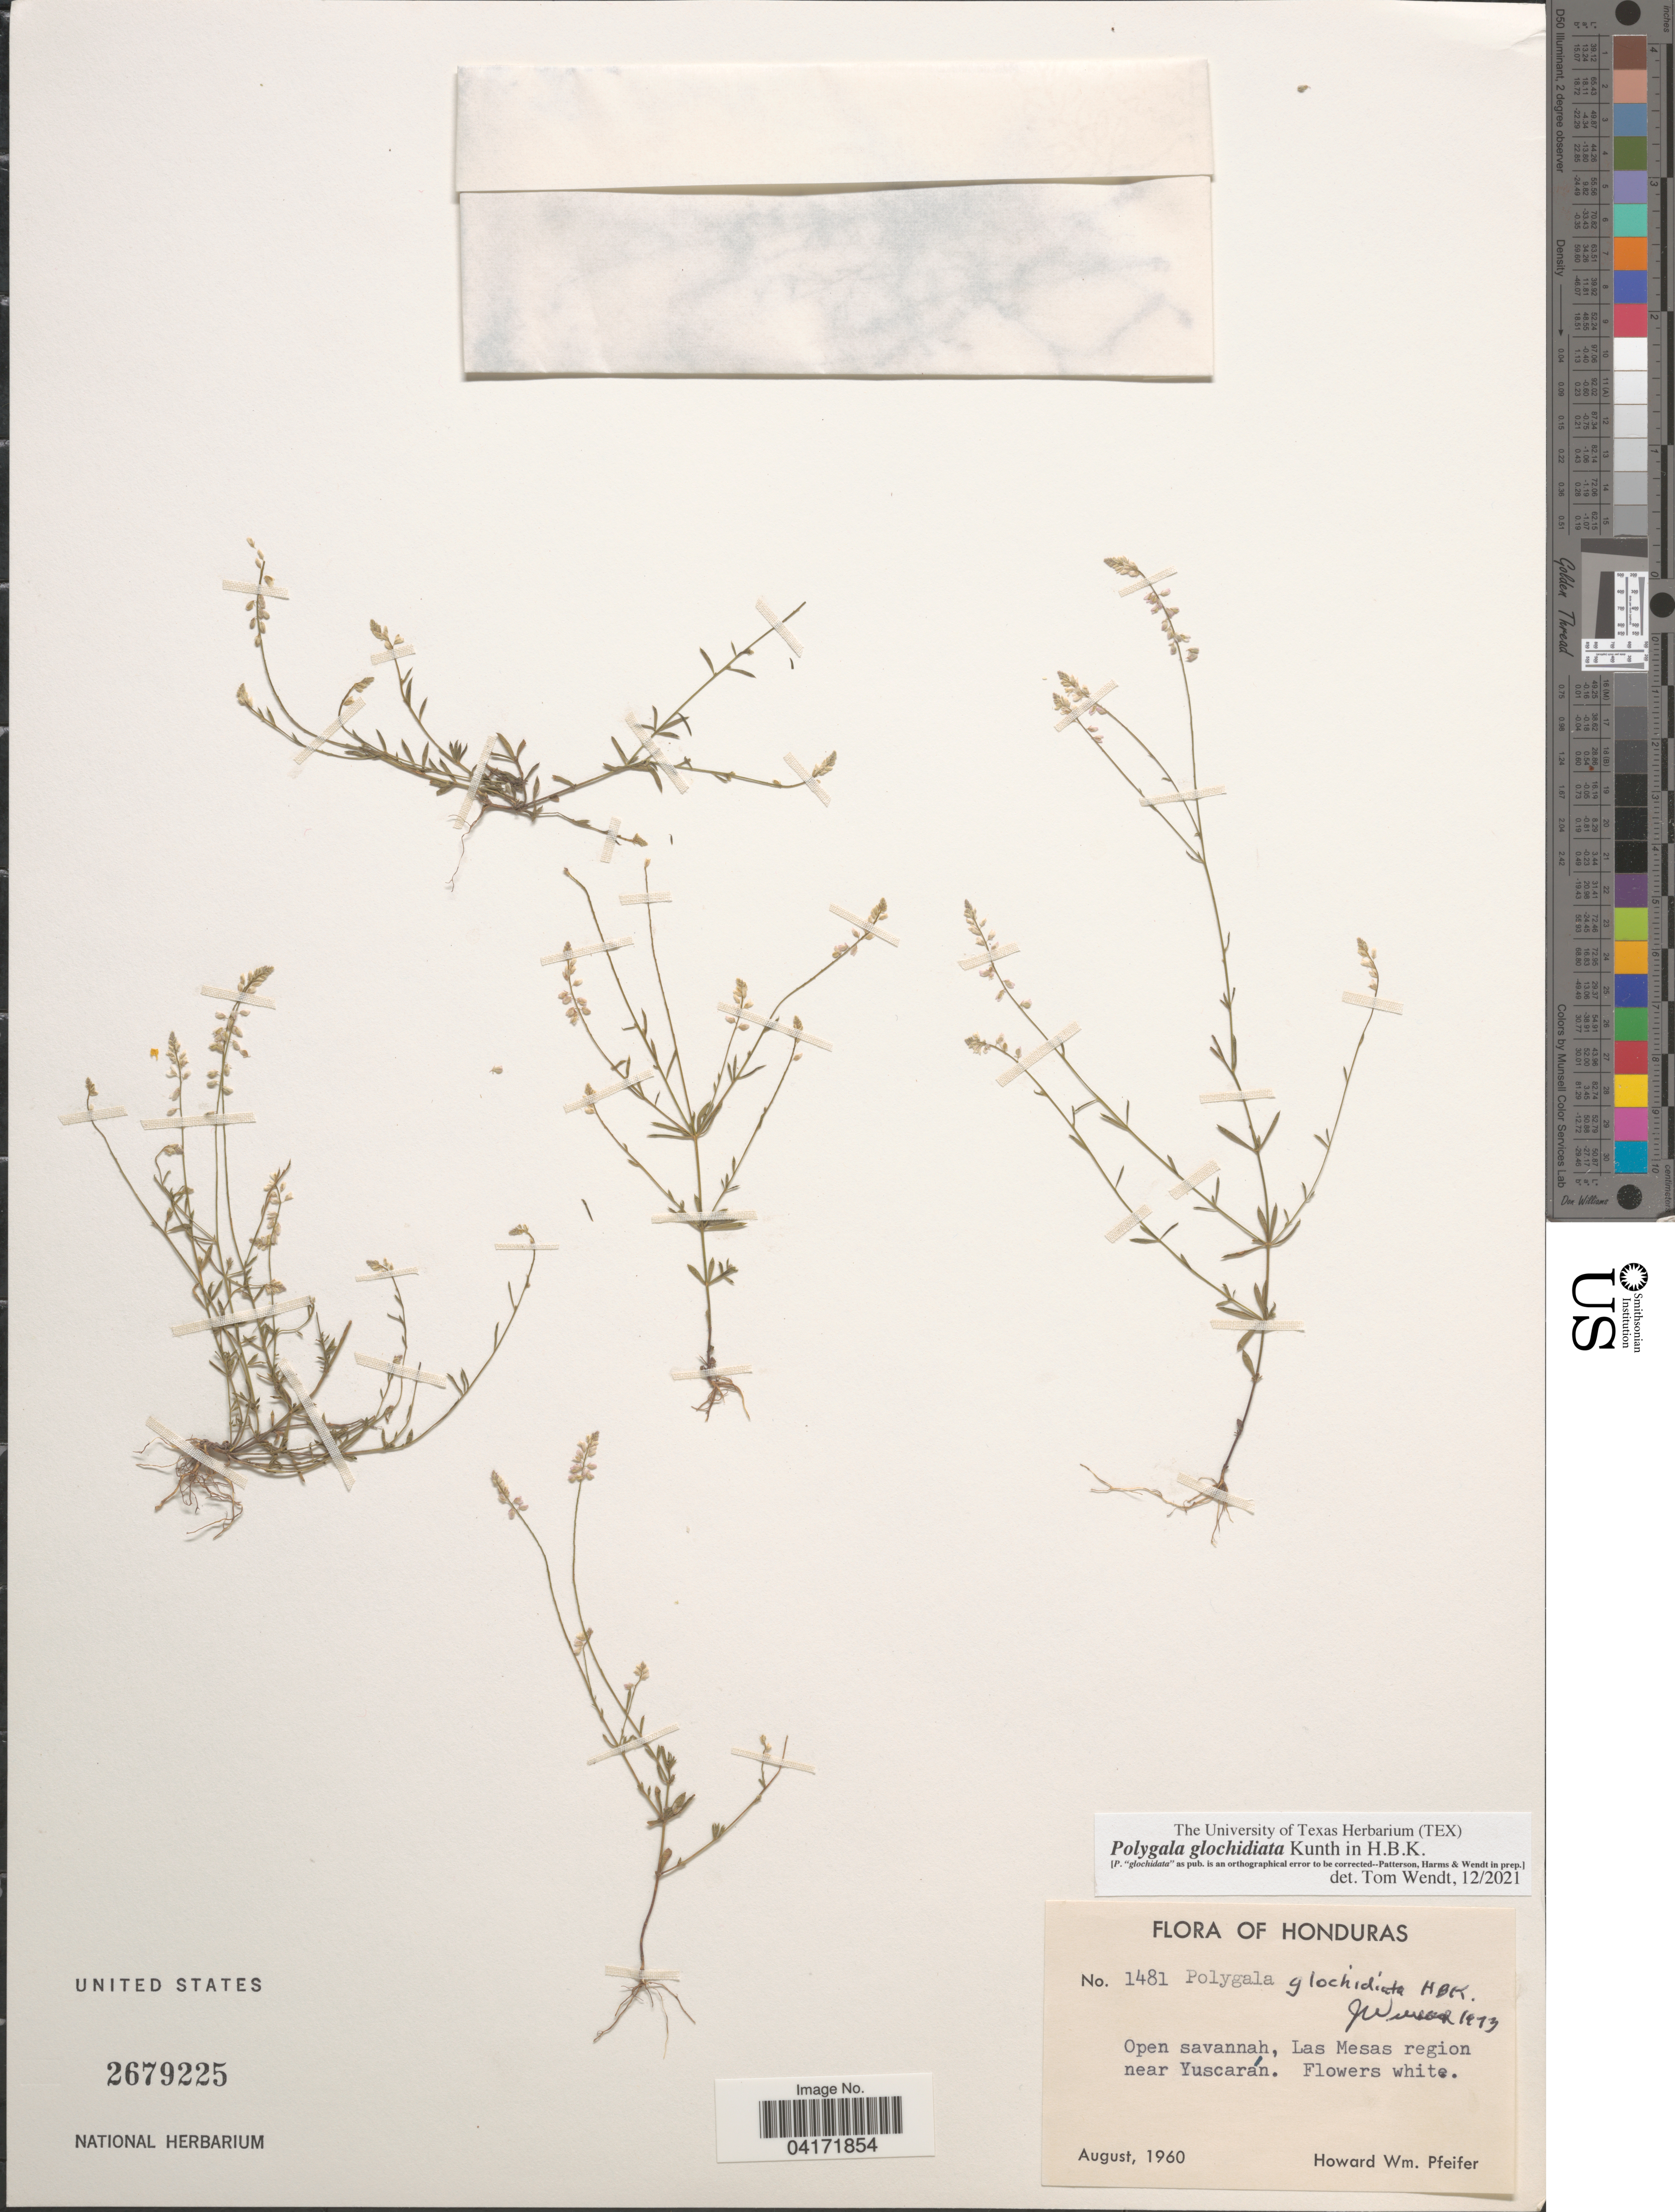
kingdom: Plantae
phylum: Tracheophyta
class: Magnoliopsida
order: Fabales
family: Polygalaceae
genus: Polygala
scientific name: Polygala glochidiata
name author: Kunth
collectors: H. W. Pfeifer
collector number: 1481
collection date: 1960-08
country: Honduras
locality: Las Mesas region near Yuscarán.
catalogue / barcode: US 2679225